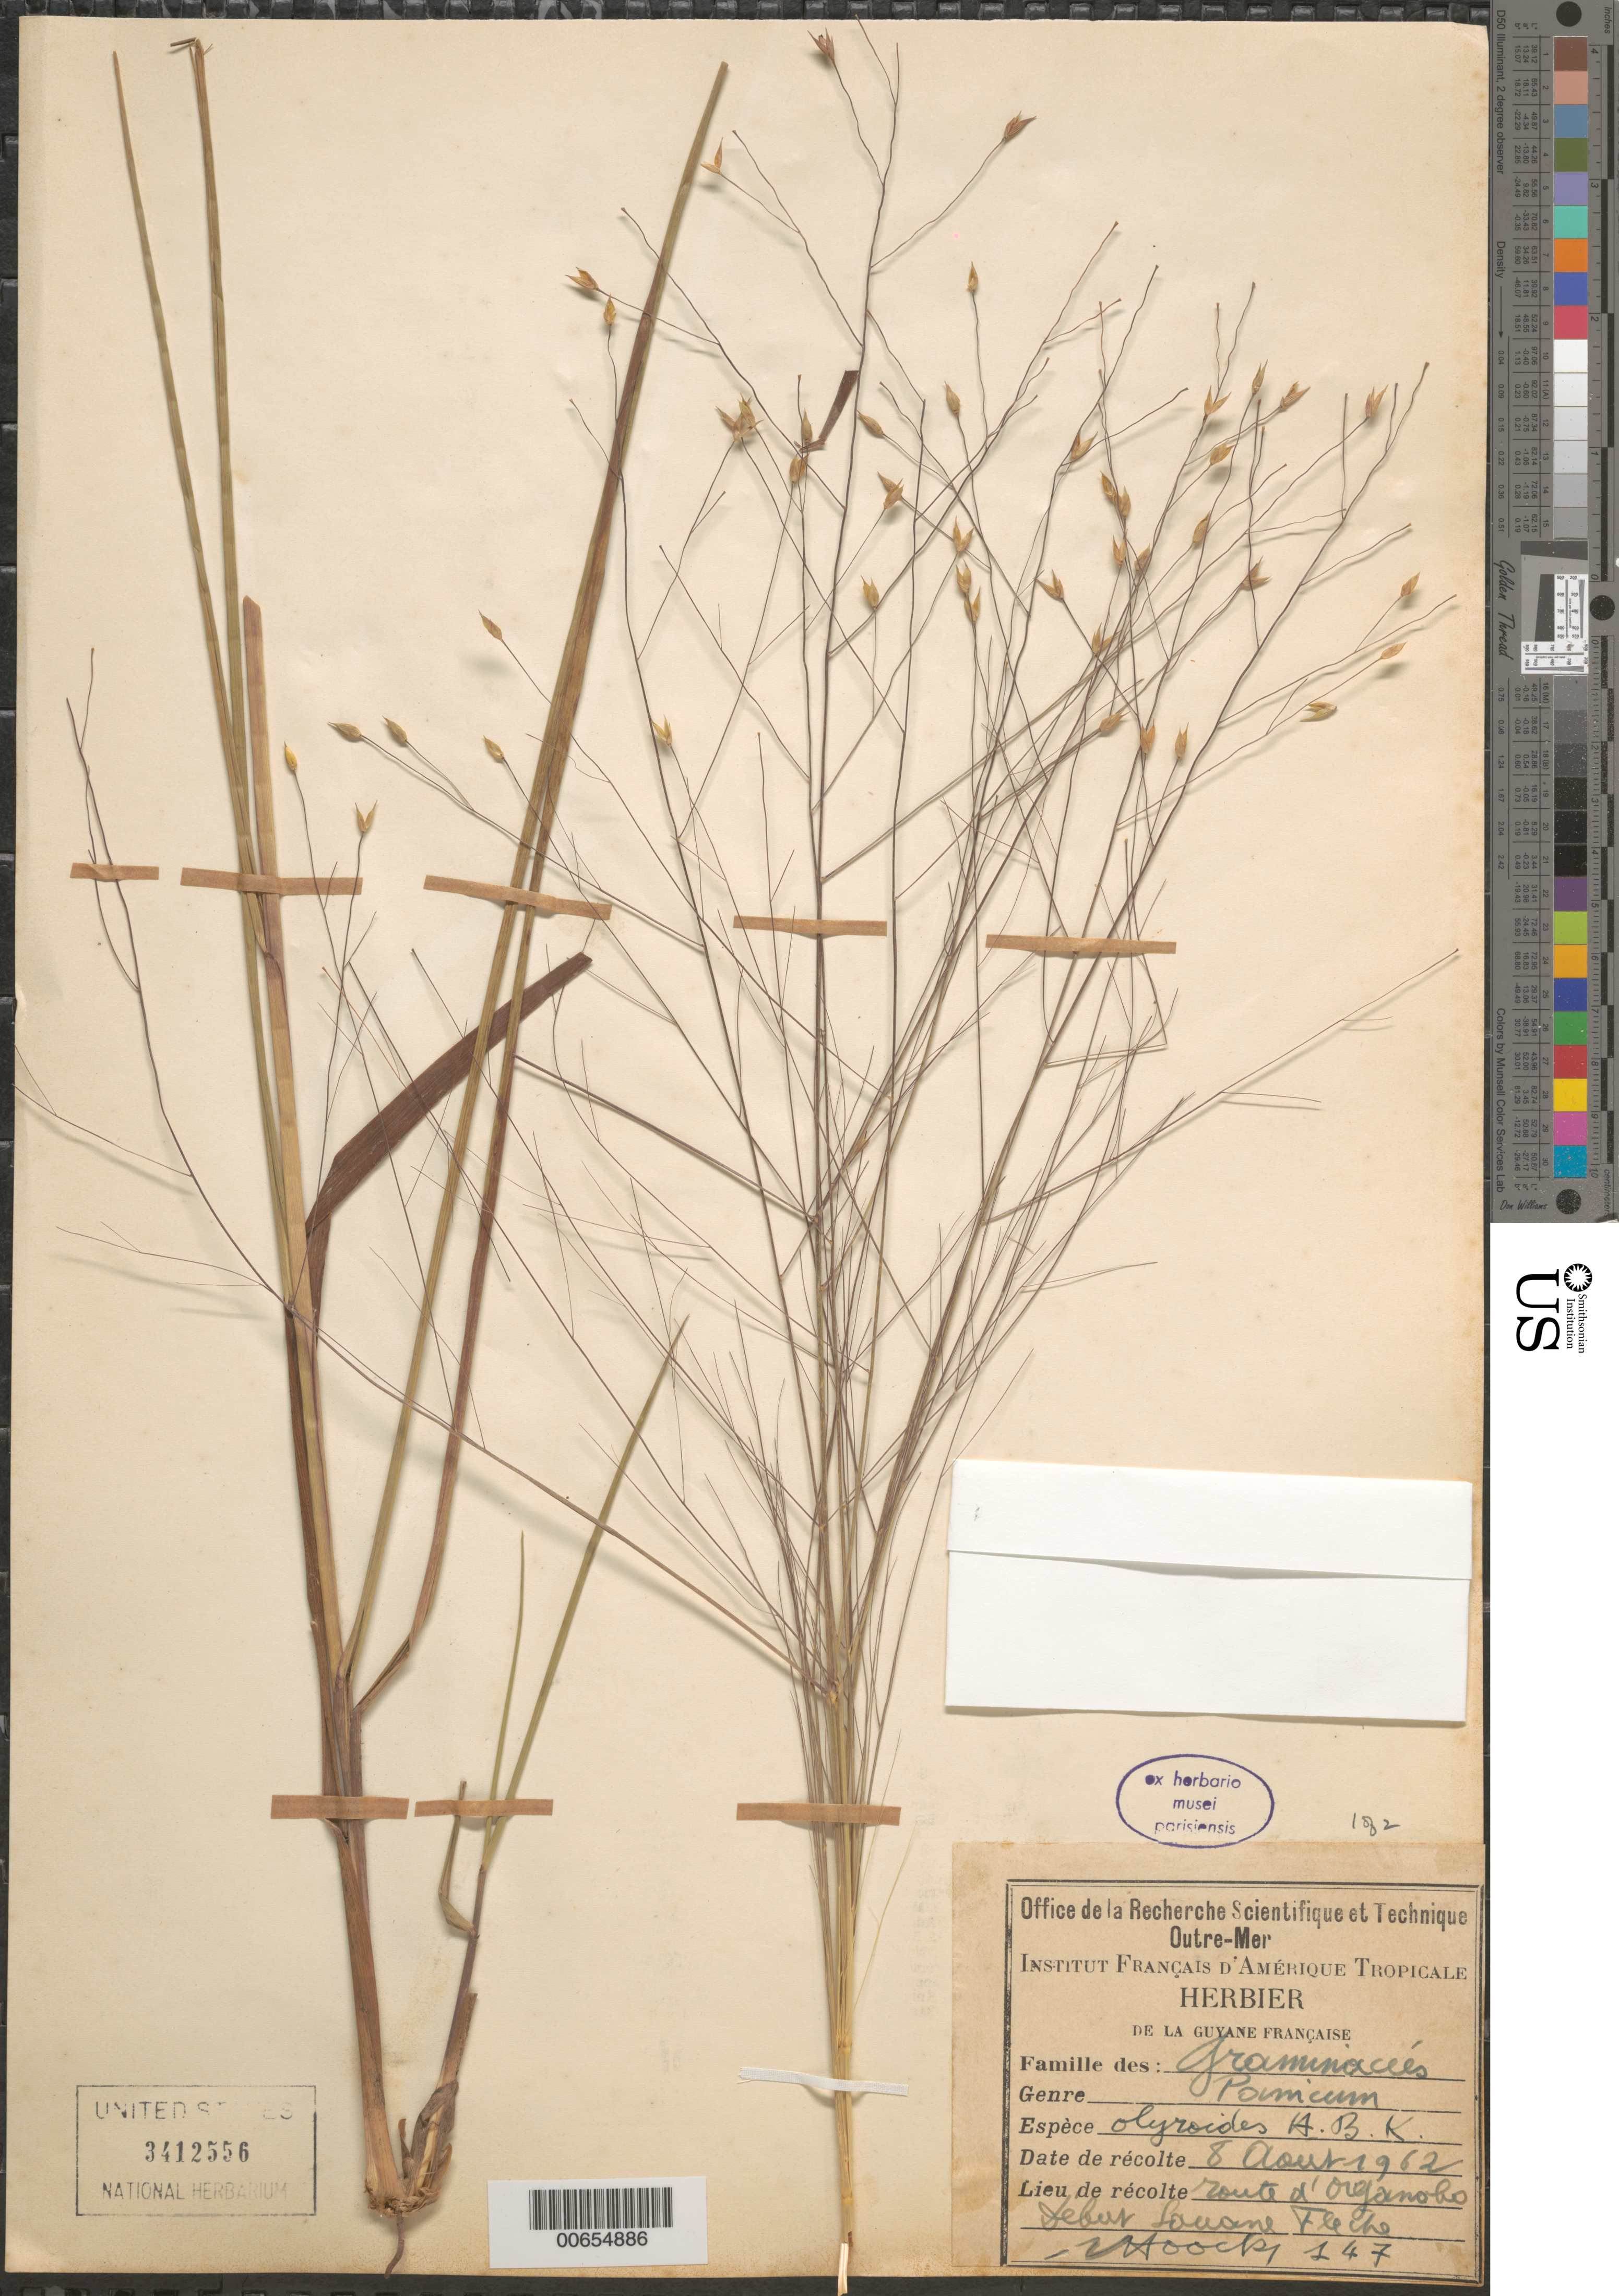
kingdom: Plantae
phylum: Tracheophyta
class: Liliopsida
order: Poales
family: Poaceae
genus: Panicum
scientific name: Panicum olyroides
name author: Kunth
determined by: Judziewicz, E. J.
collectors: J. Hoock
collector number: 147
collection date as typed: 8-Aug-62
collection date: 1962-08-08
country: French Guiana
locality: Route d'Organabo, debut Savane Fléche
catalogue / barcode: US 3412556